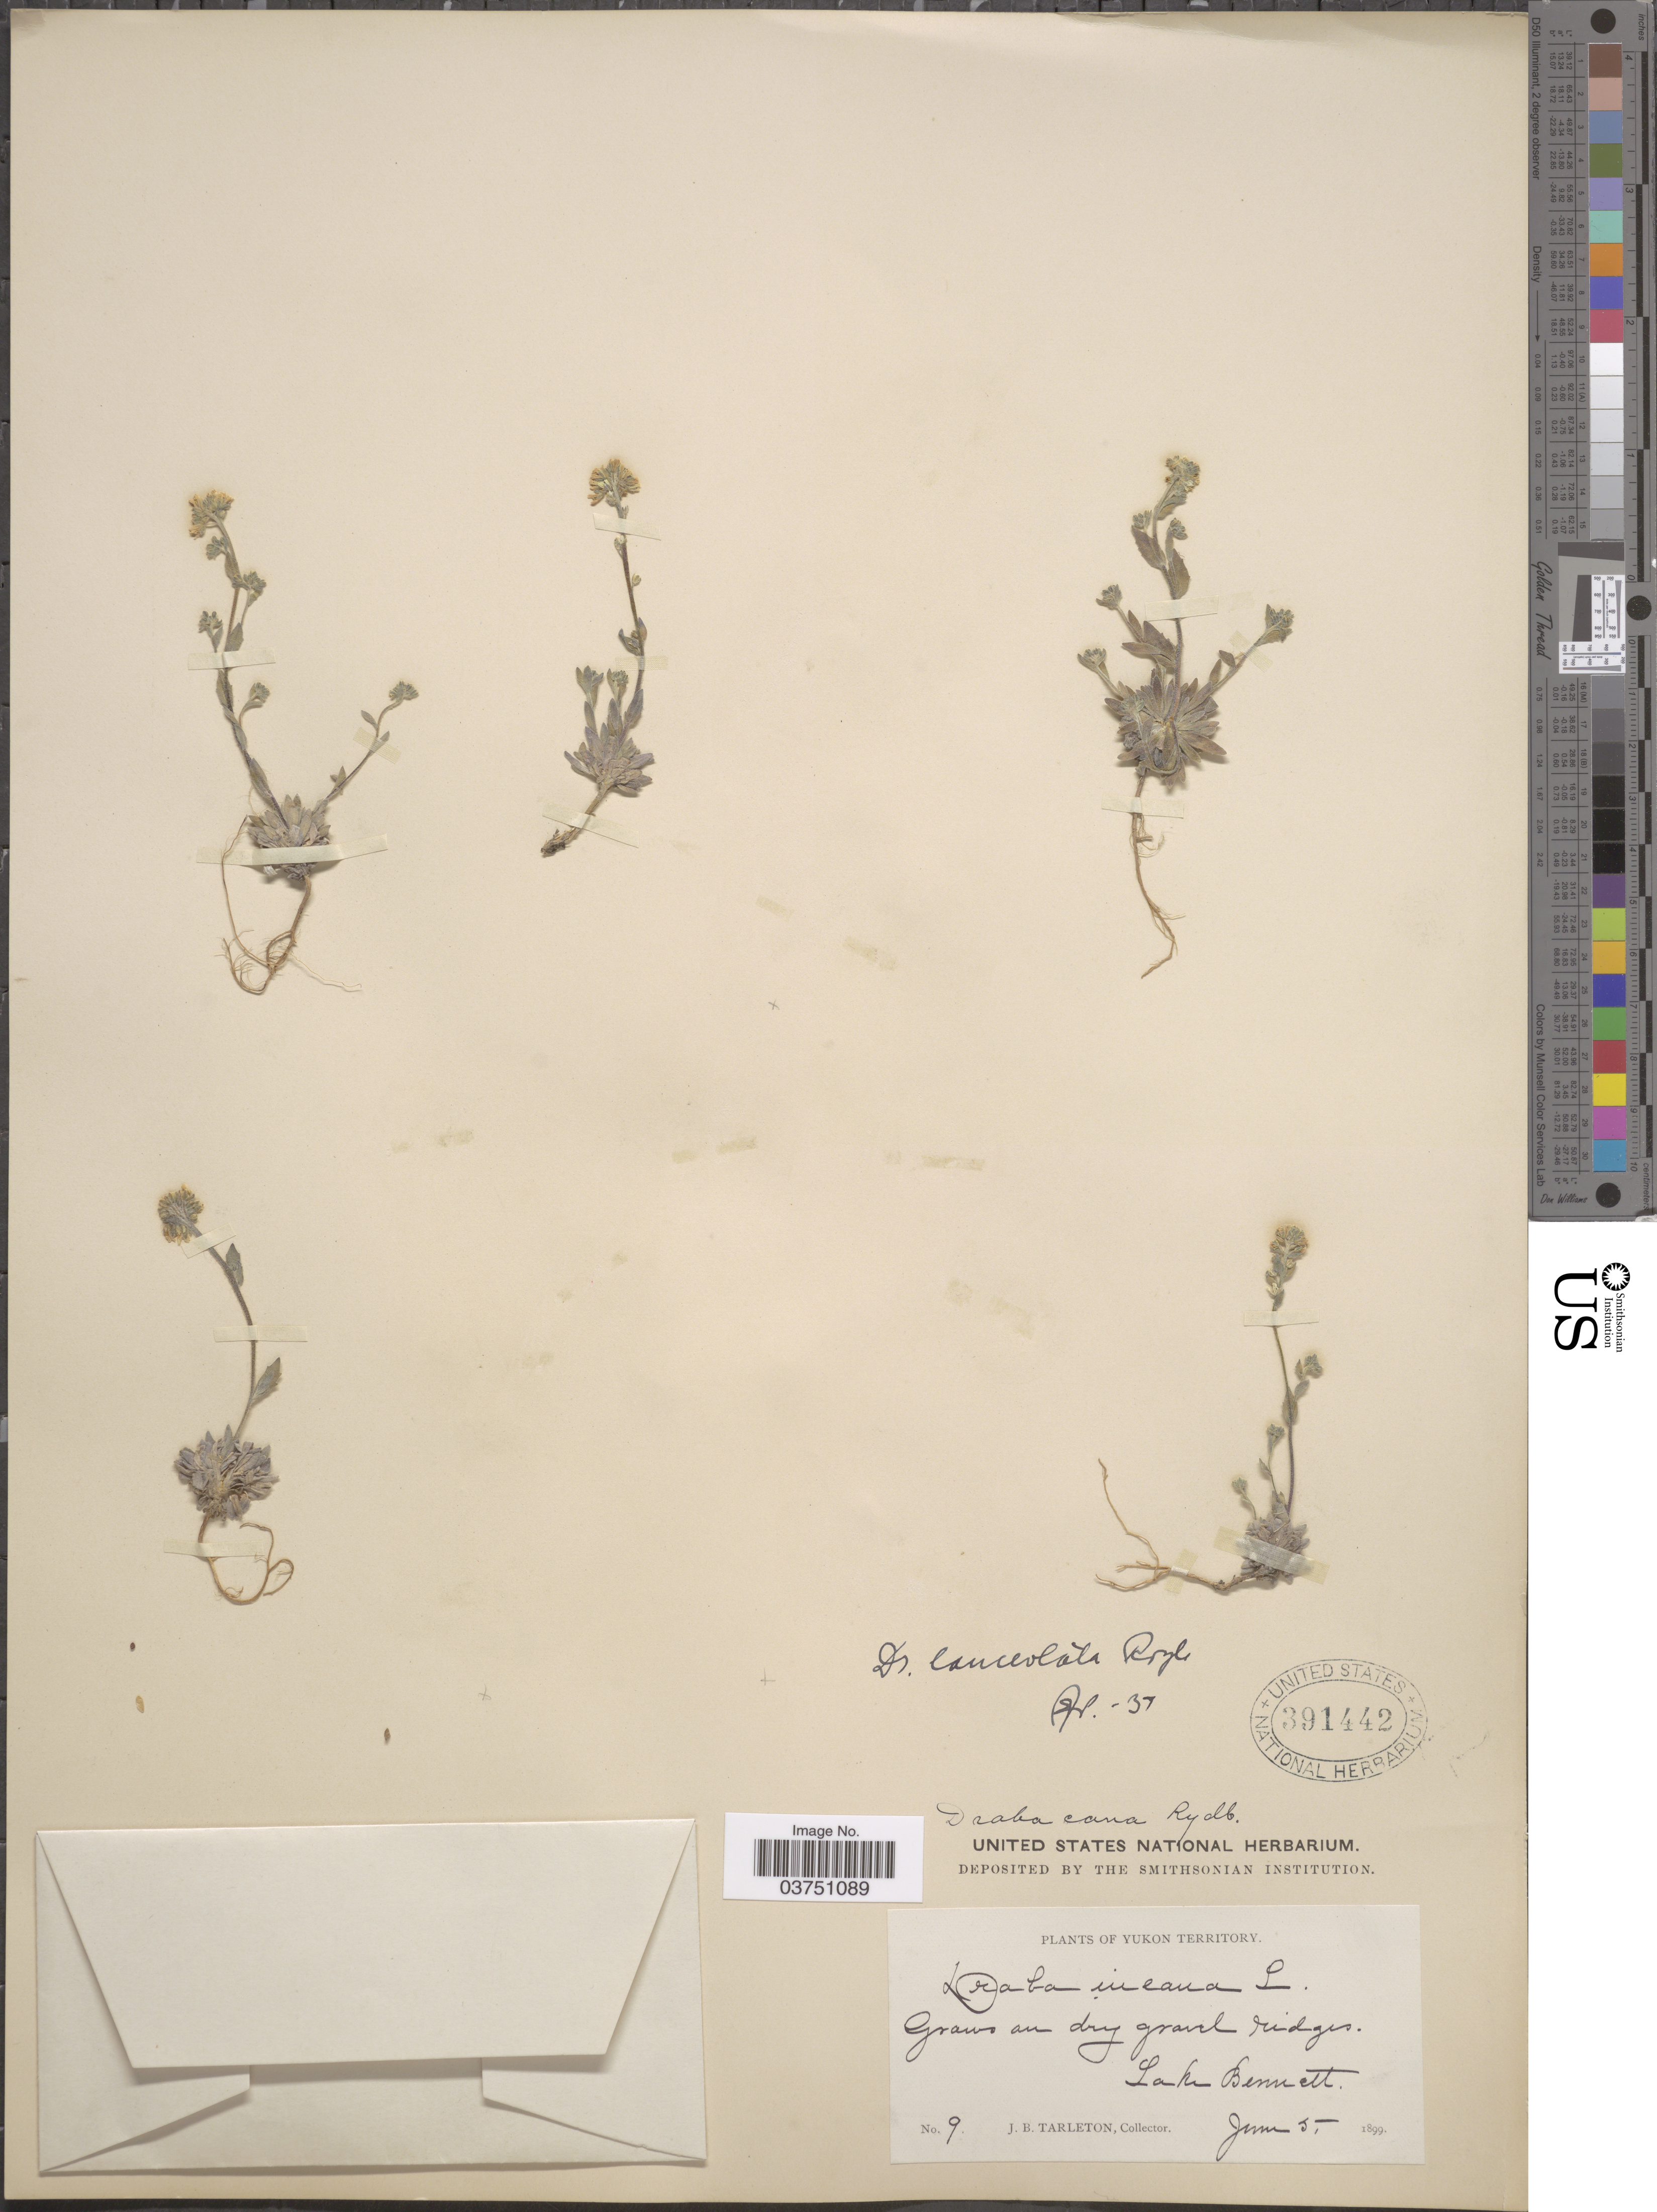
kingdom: Plantae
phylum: Tracheophyta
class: Magnoliopsida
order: Brassicales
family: Brassicaceae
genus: Draba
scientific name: Draba cana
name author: Rydb.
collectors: J. Tarleton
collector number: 9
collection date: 1899-06-05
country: Canada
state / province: Yukon Territory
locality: Lake Bennett.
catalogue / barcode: US 391442